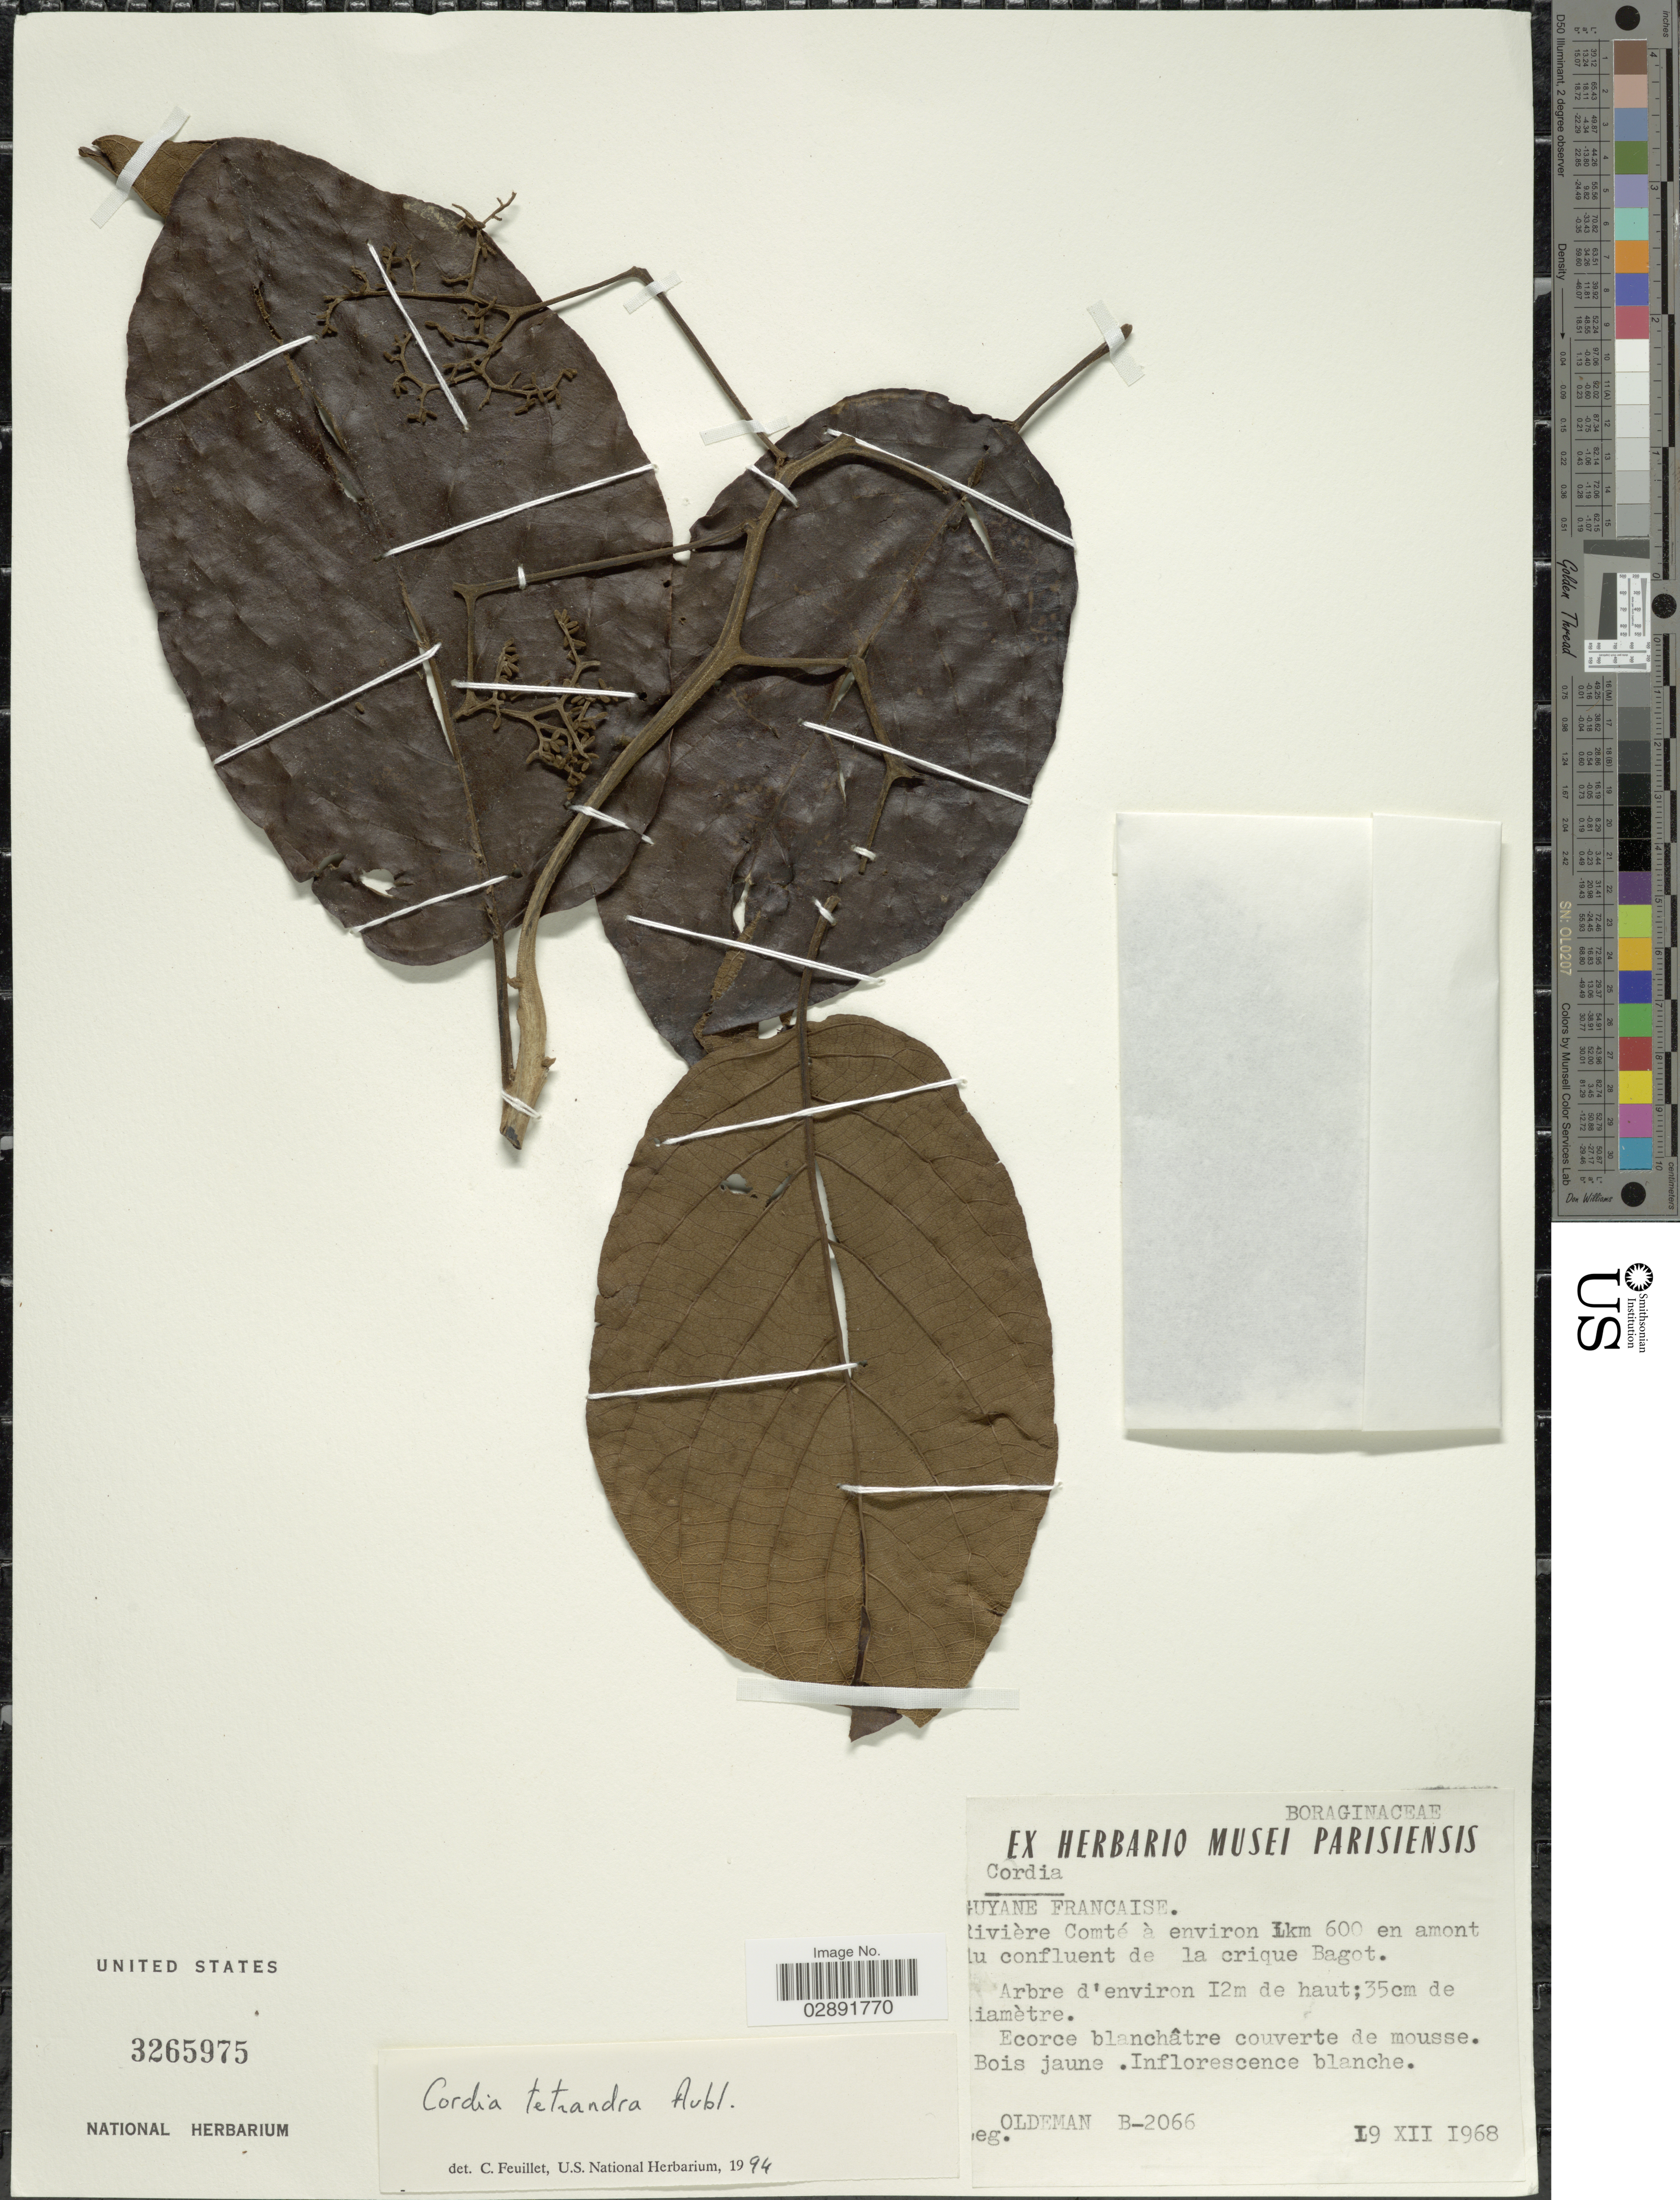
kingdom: Plantae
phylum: Tracheophyta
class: Magnoliopsida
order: Boraginales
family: Cordiaceae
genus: Cordia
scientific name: Cordia tetrandra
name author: Aubl.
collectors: -- Oldeman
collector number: B-2066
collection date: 1968-12-19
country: French Guiana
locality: Guyane Francaise, Rivière Comté à environ km 600 en amont [illegible text]u confluent de la crique Bagot.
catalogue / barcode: US 3265975